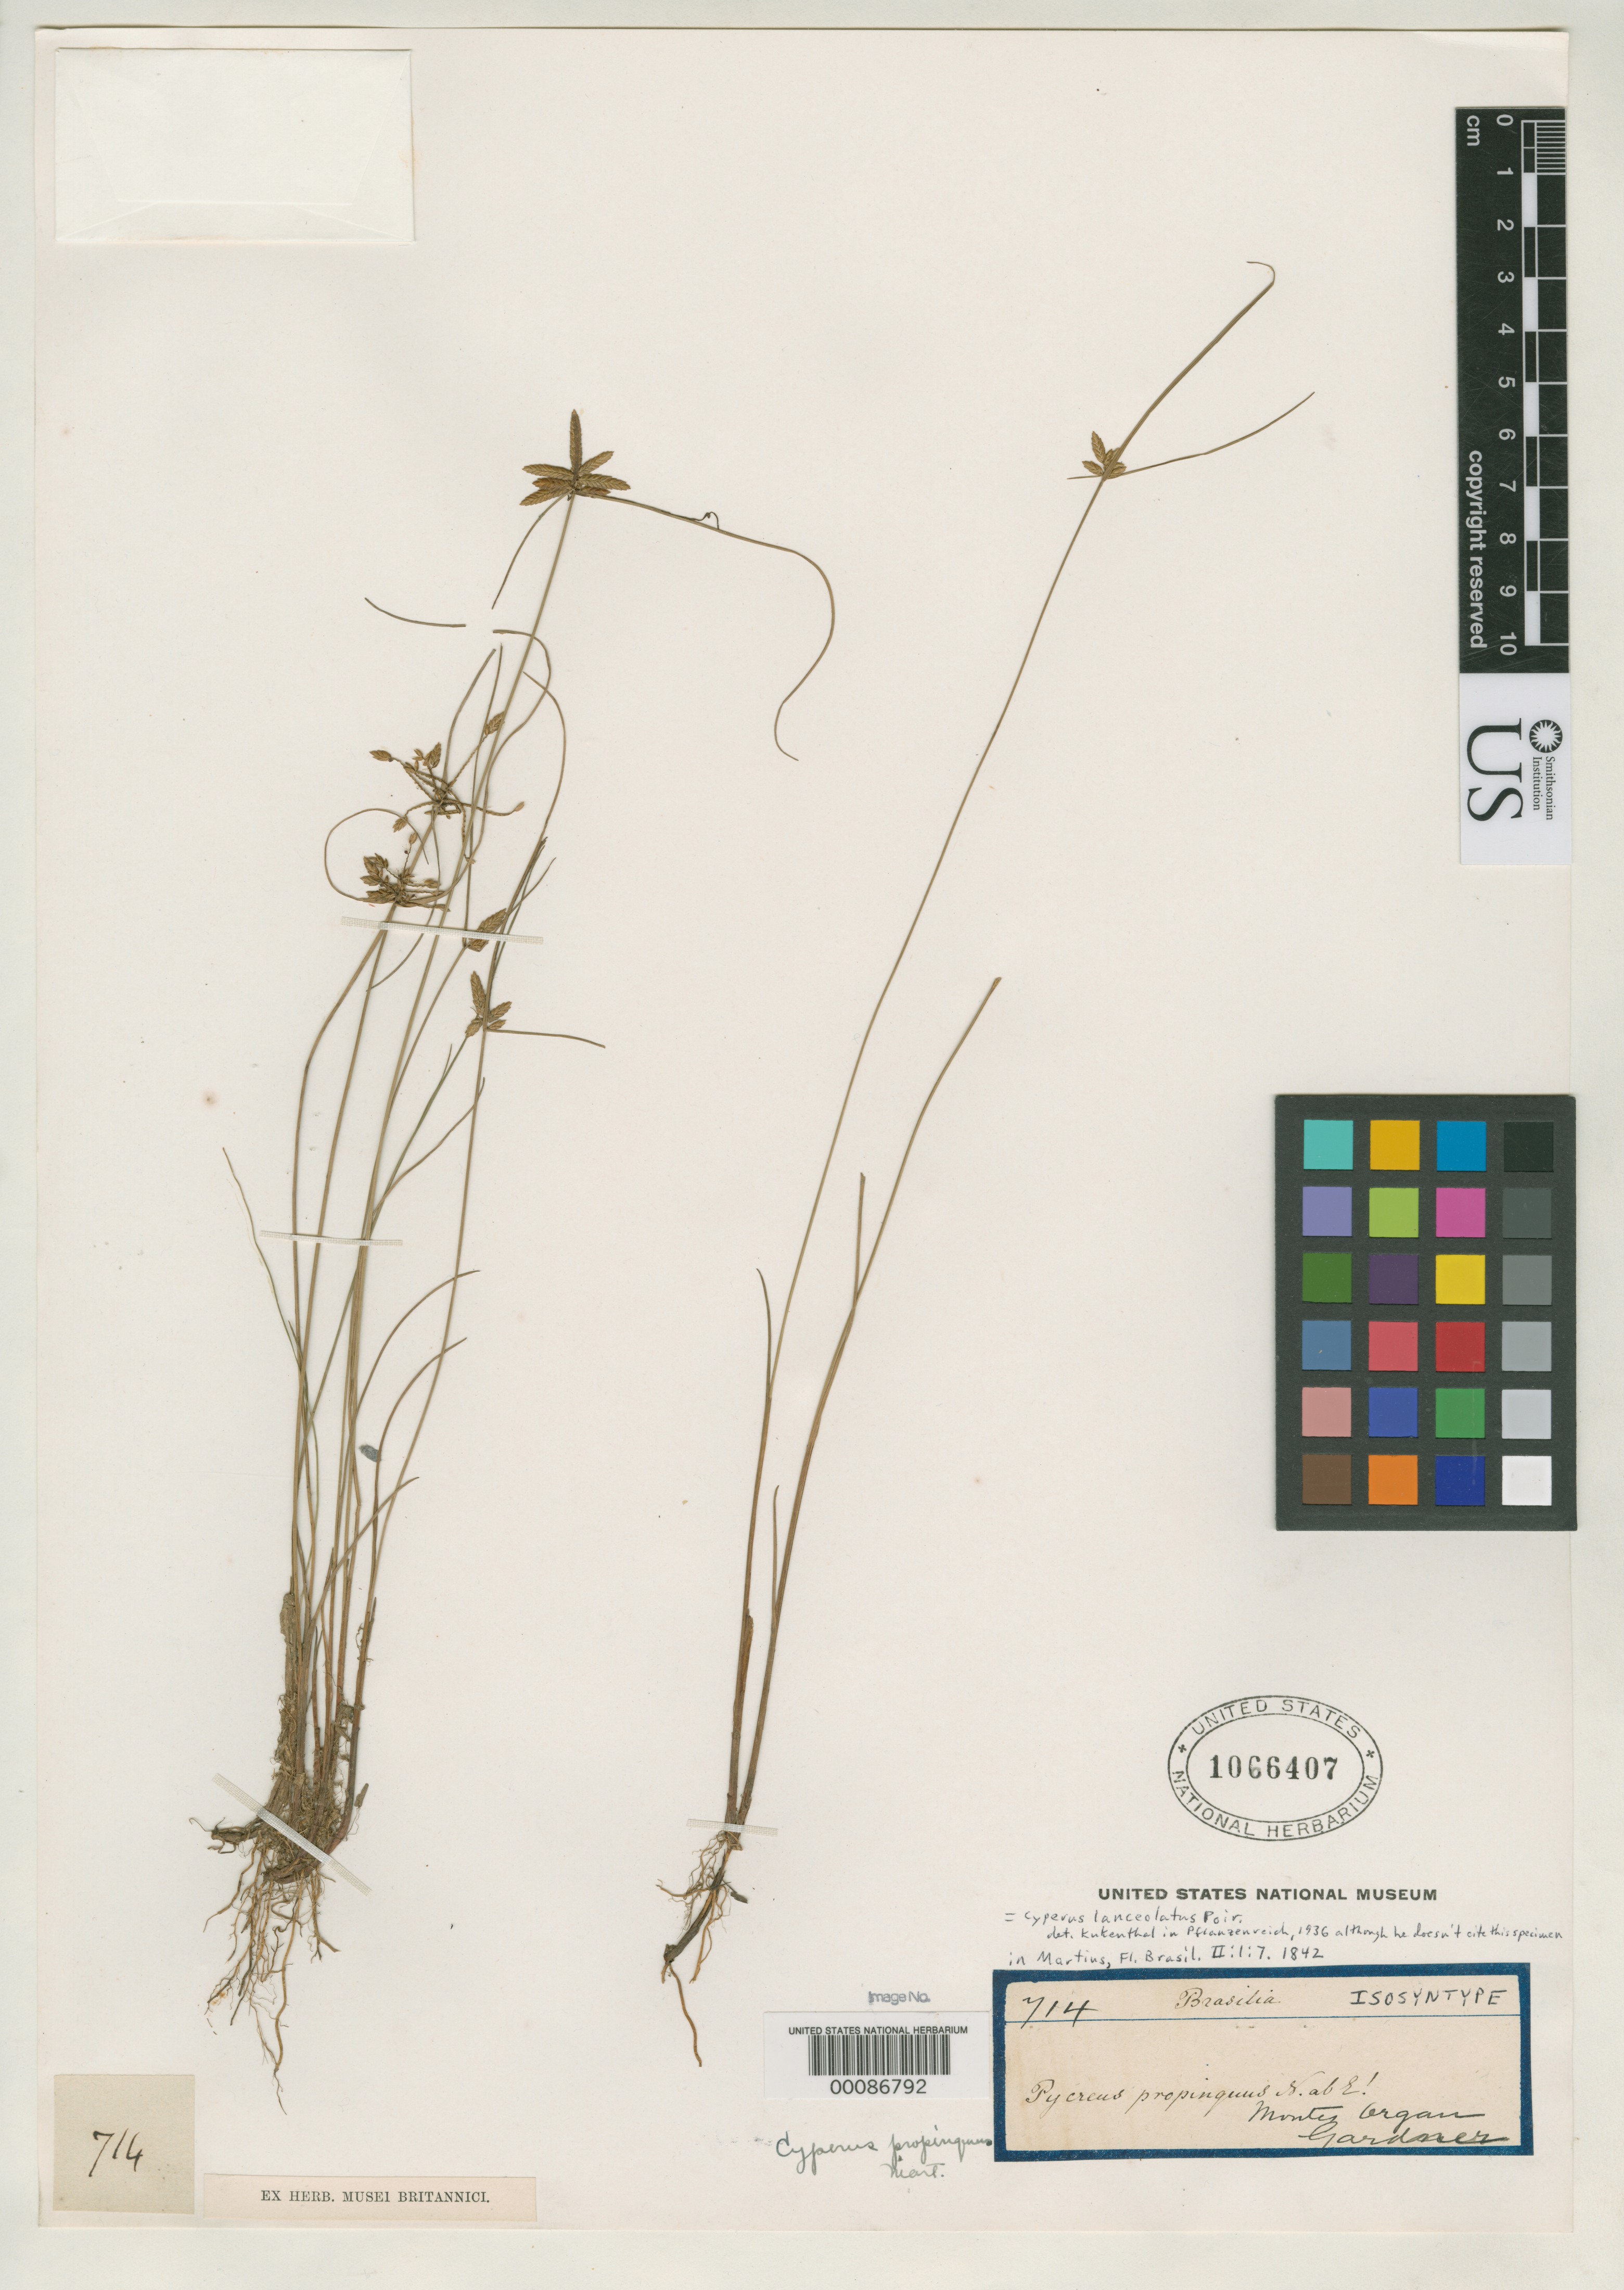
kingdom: Plantae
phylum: Tracheophyta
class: Liliopsida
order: Poales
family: Cyperaceae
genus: Pycreus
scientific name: Pycreus propinquus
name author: Nees in Mart.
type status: Isosyntype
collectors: G. Gardner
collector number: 714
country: Brazil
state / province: Rio de Janeiro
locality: Organ Mts.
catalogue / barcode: US 1066407